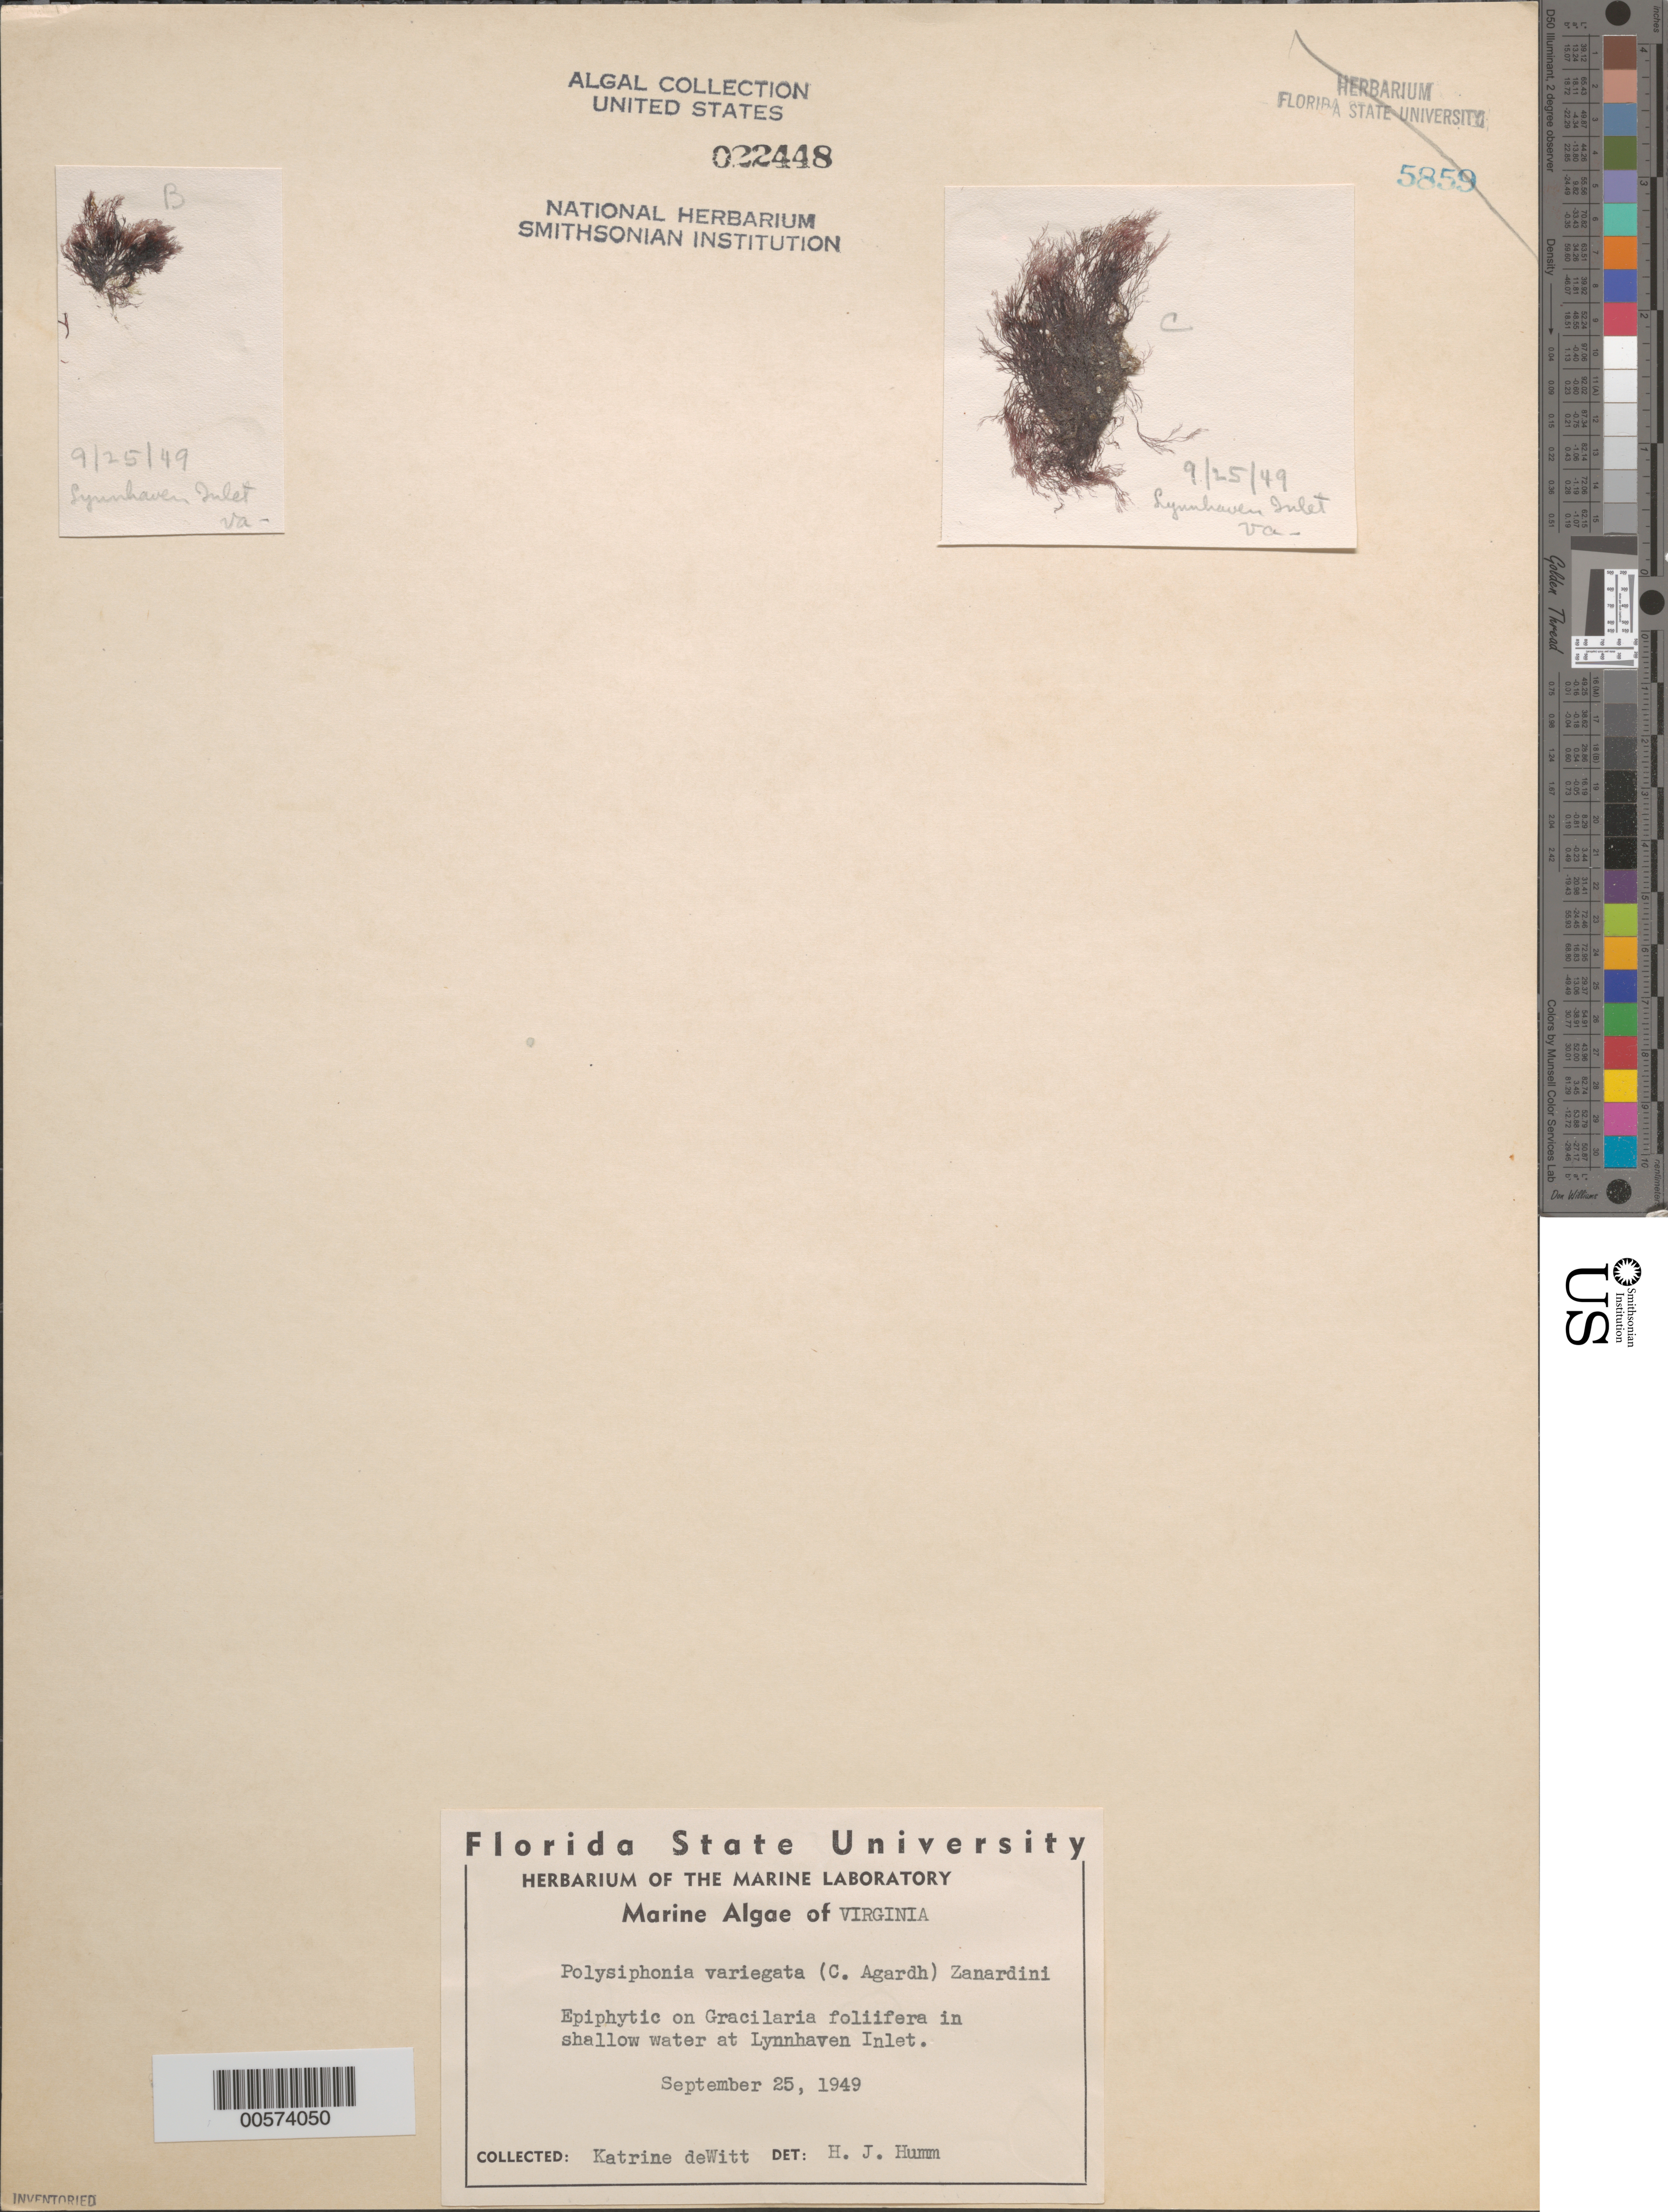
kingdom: Plantae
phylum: Rhodophyta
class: Florideophyceae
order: Ceramiales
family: Rhodomelaceae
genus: Carradoriella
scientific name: Carradoriella denudata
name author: (Dillwyn) Savoie & G.W. Saunders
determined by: Algae name updating Project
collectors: K. deWitt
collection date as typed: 25 Sep 1949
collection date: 1949-09-25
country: United States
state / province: Virginia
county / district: City of Virginia Beach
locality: Lynnhaven Inlet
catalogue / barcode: US 22448